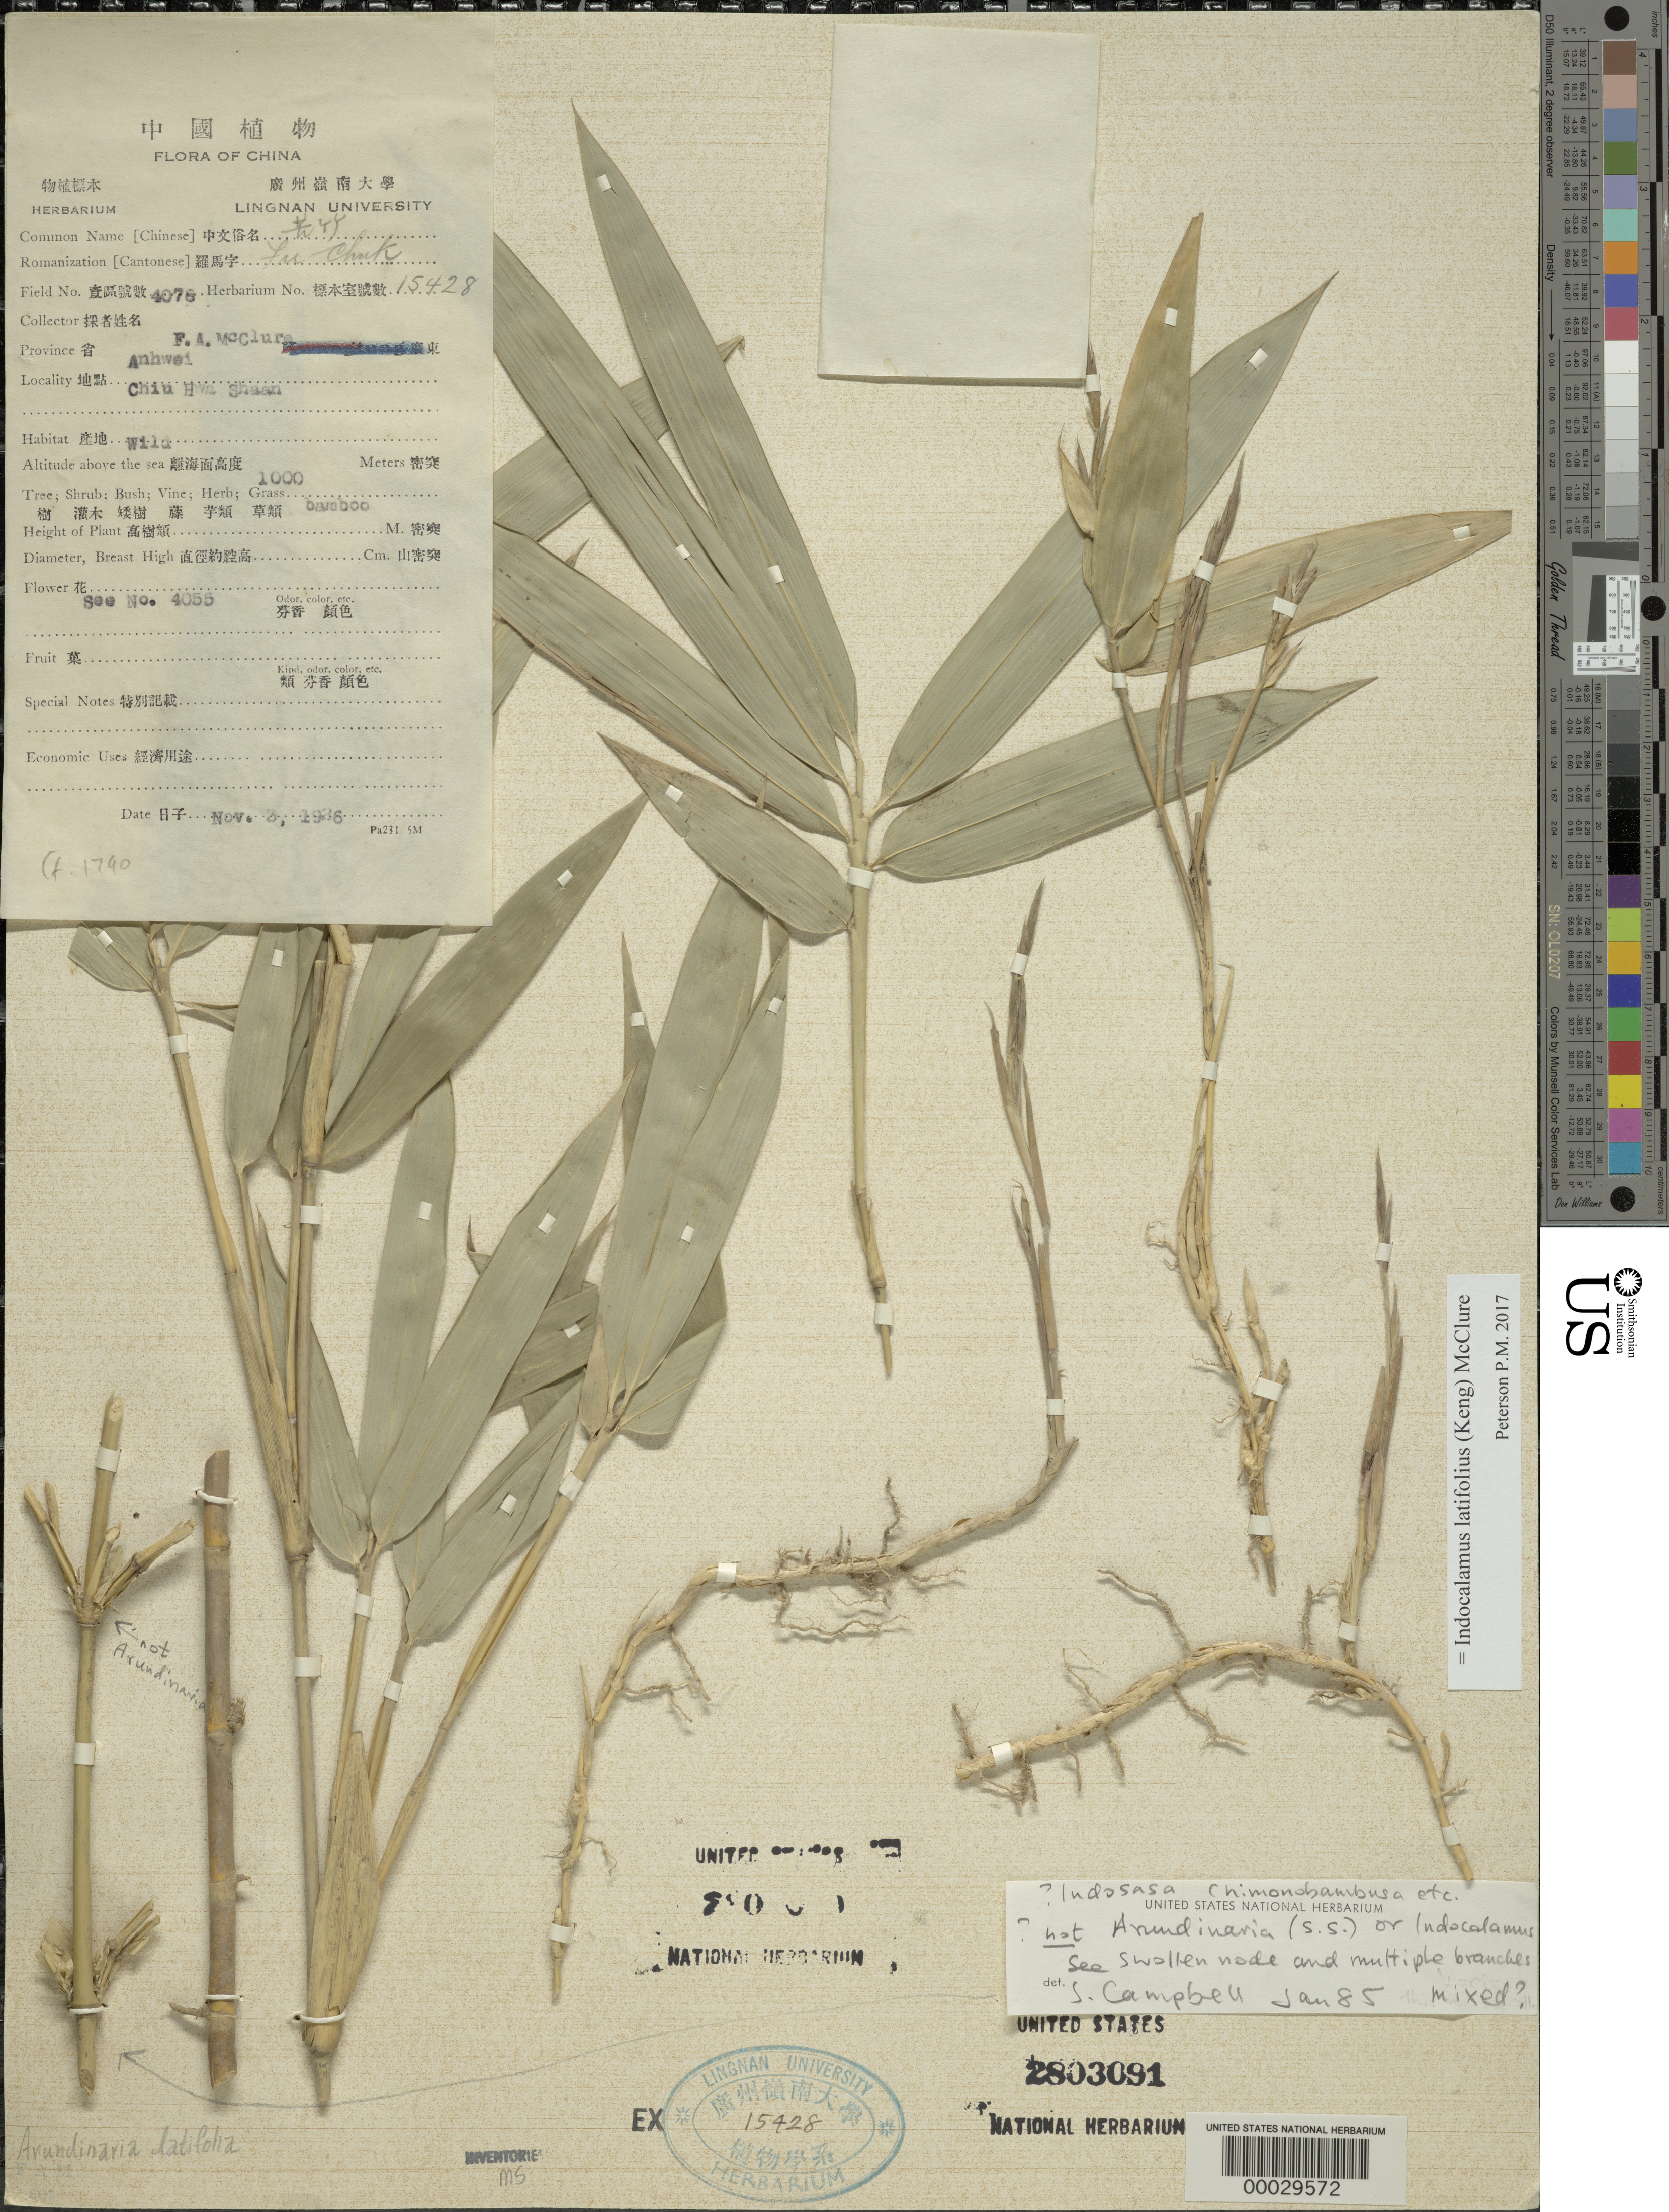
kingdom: Plantae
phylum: Tracheophyta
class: Liliopsida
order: Poales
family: Poaceae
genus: Indocalamus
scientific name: Indocalamus latifolius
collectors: F. A. McClure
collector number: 4078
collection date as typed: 03 Nov 1936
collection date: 1936-11-03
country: China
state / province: Anhui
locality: Chiu Twa Shaan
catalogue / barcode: US 2803091